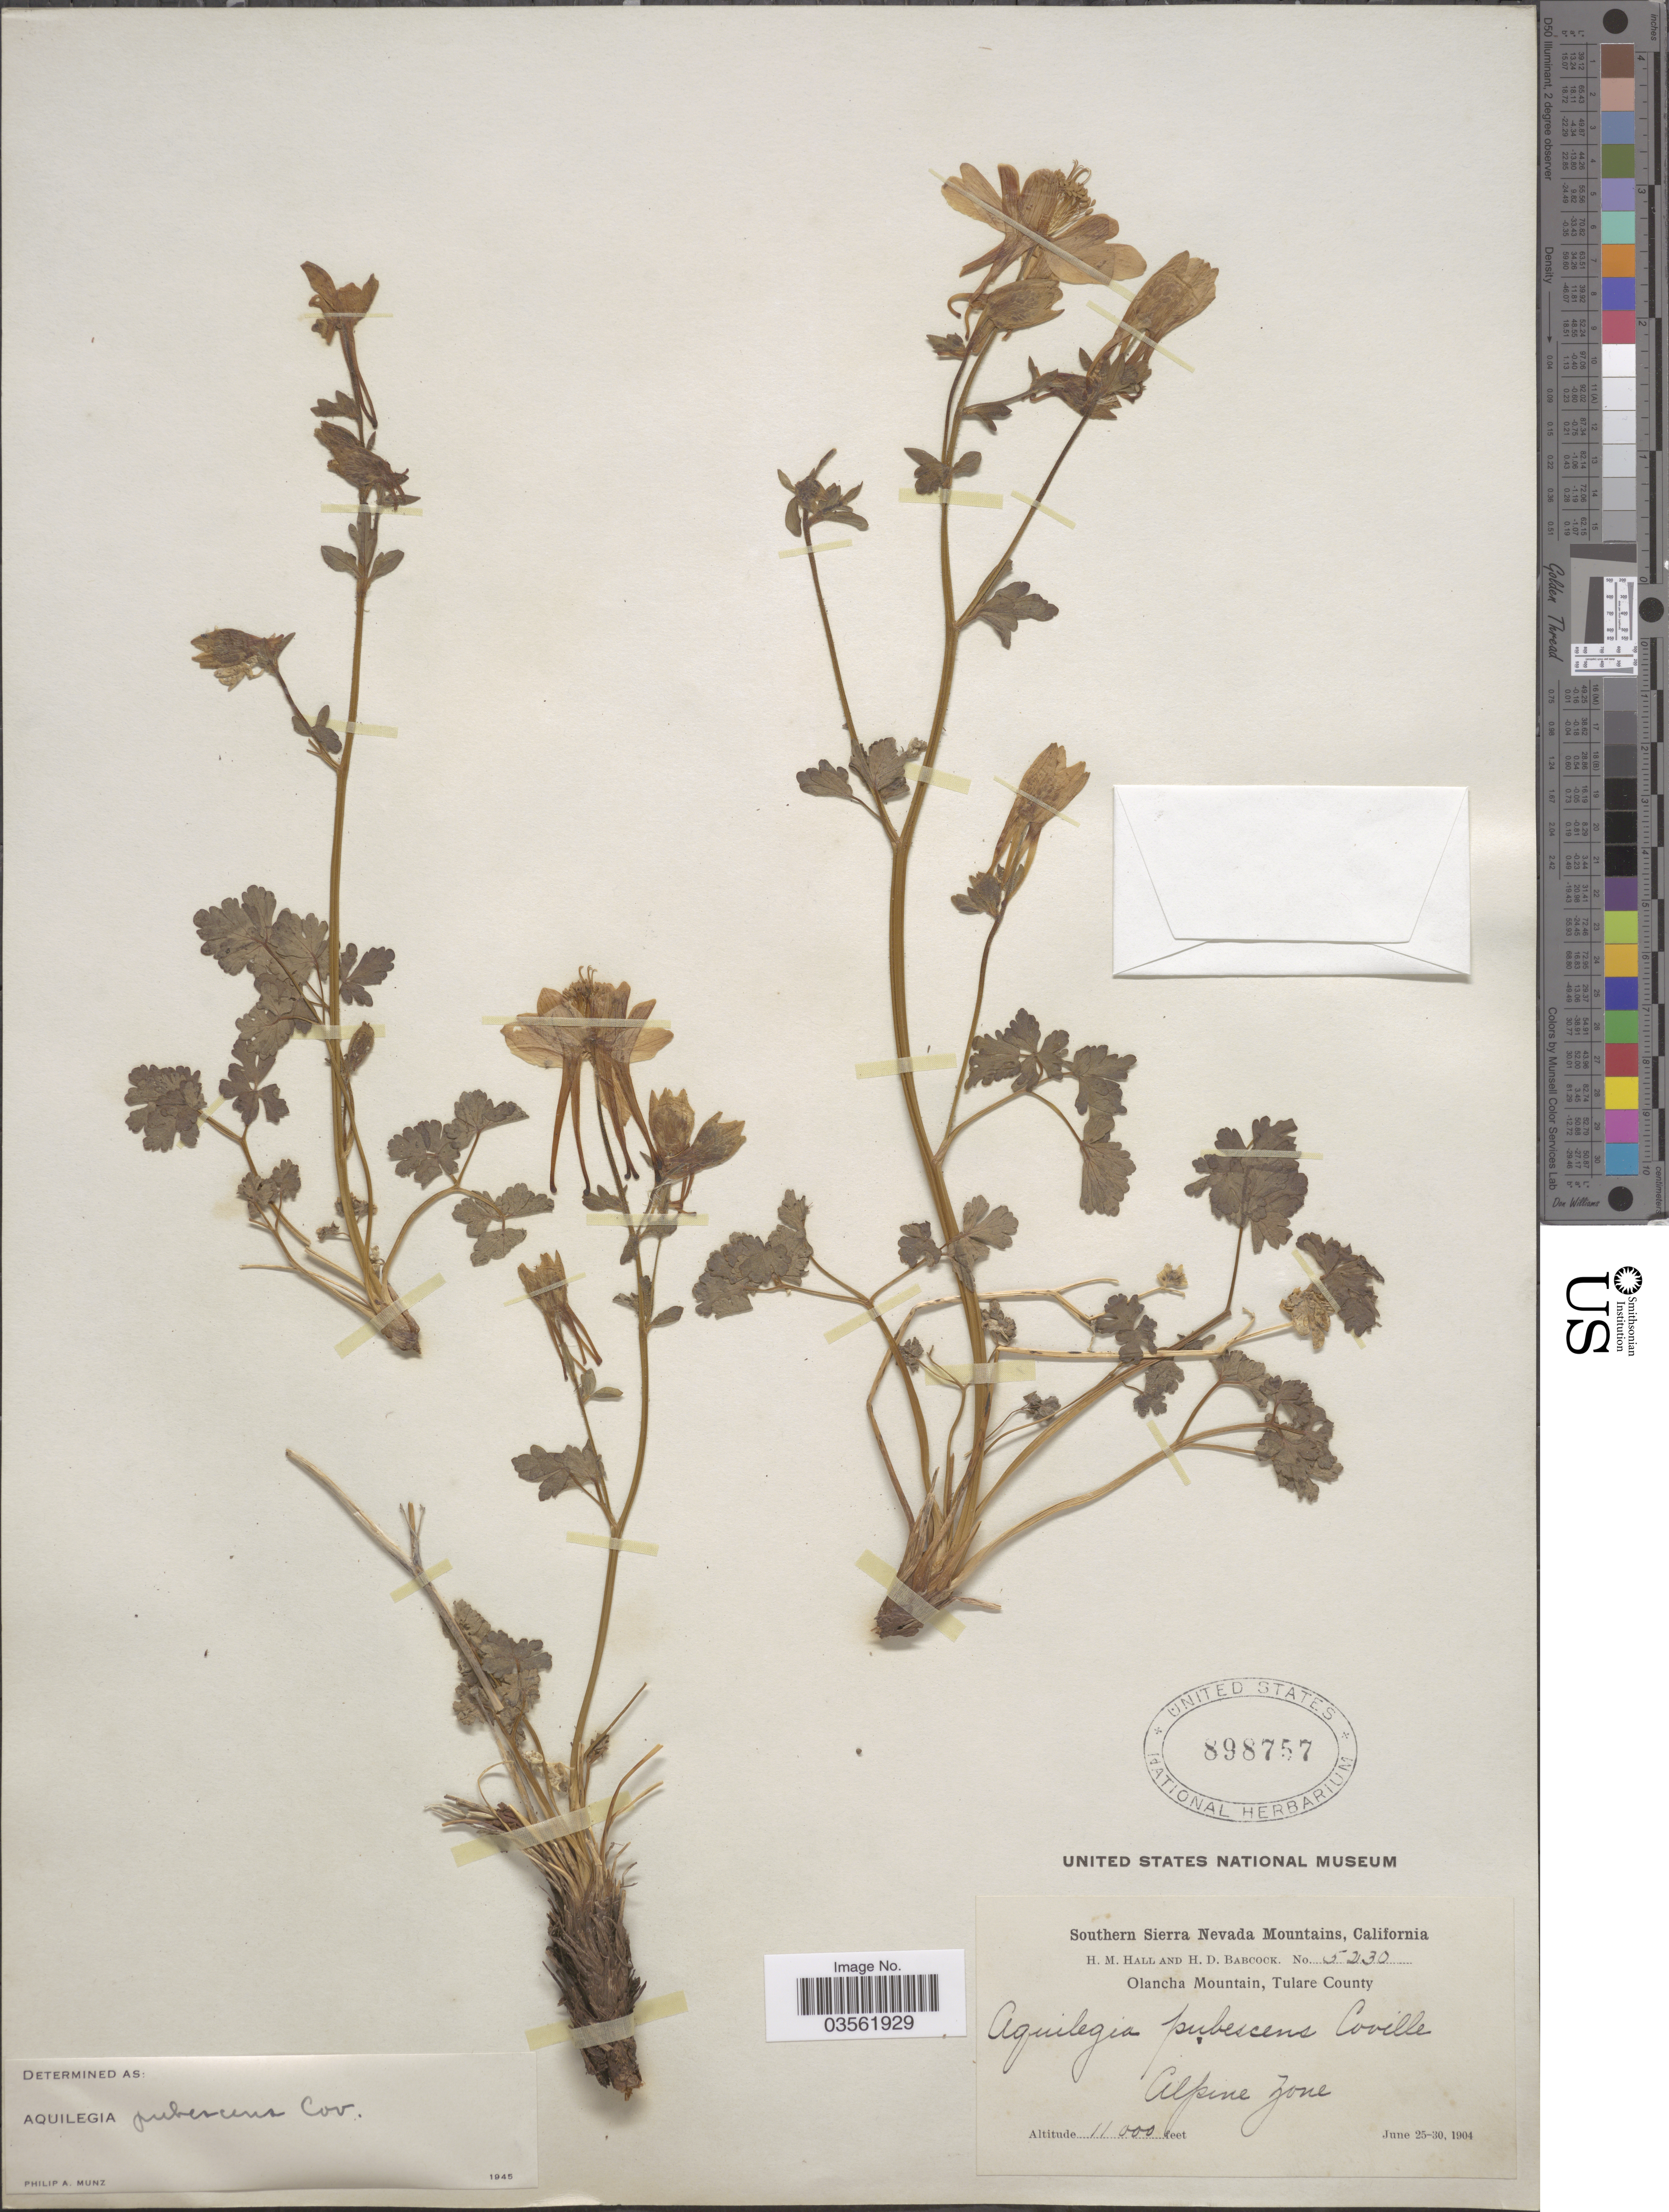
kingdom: Plantae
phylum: Tracheophyta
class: Magnoliopsida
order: Ranunculales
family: Ranunculaceae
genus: Aquilegia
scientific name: Aquilegia pubescens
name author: Coville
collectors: H. M. Hall & H. Babcock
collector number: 5230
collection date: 1904-06-25/1904-06-30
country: United States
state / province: California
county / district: Tulare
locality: Southern Sierra Nevada Mountains. Olancha Mountain, Tulare County. Alpine zone.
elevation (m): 3353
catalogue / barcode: US 898757